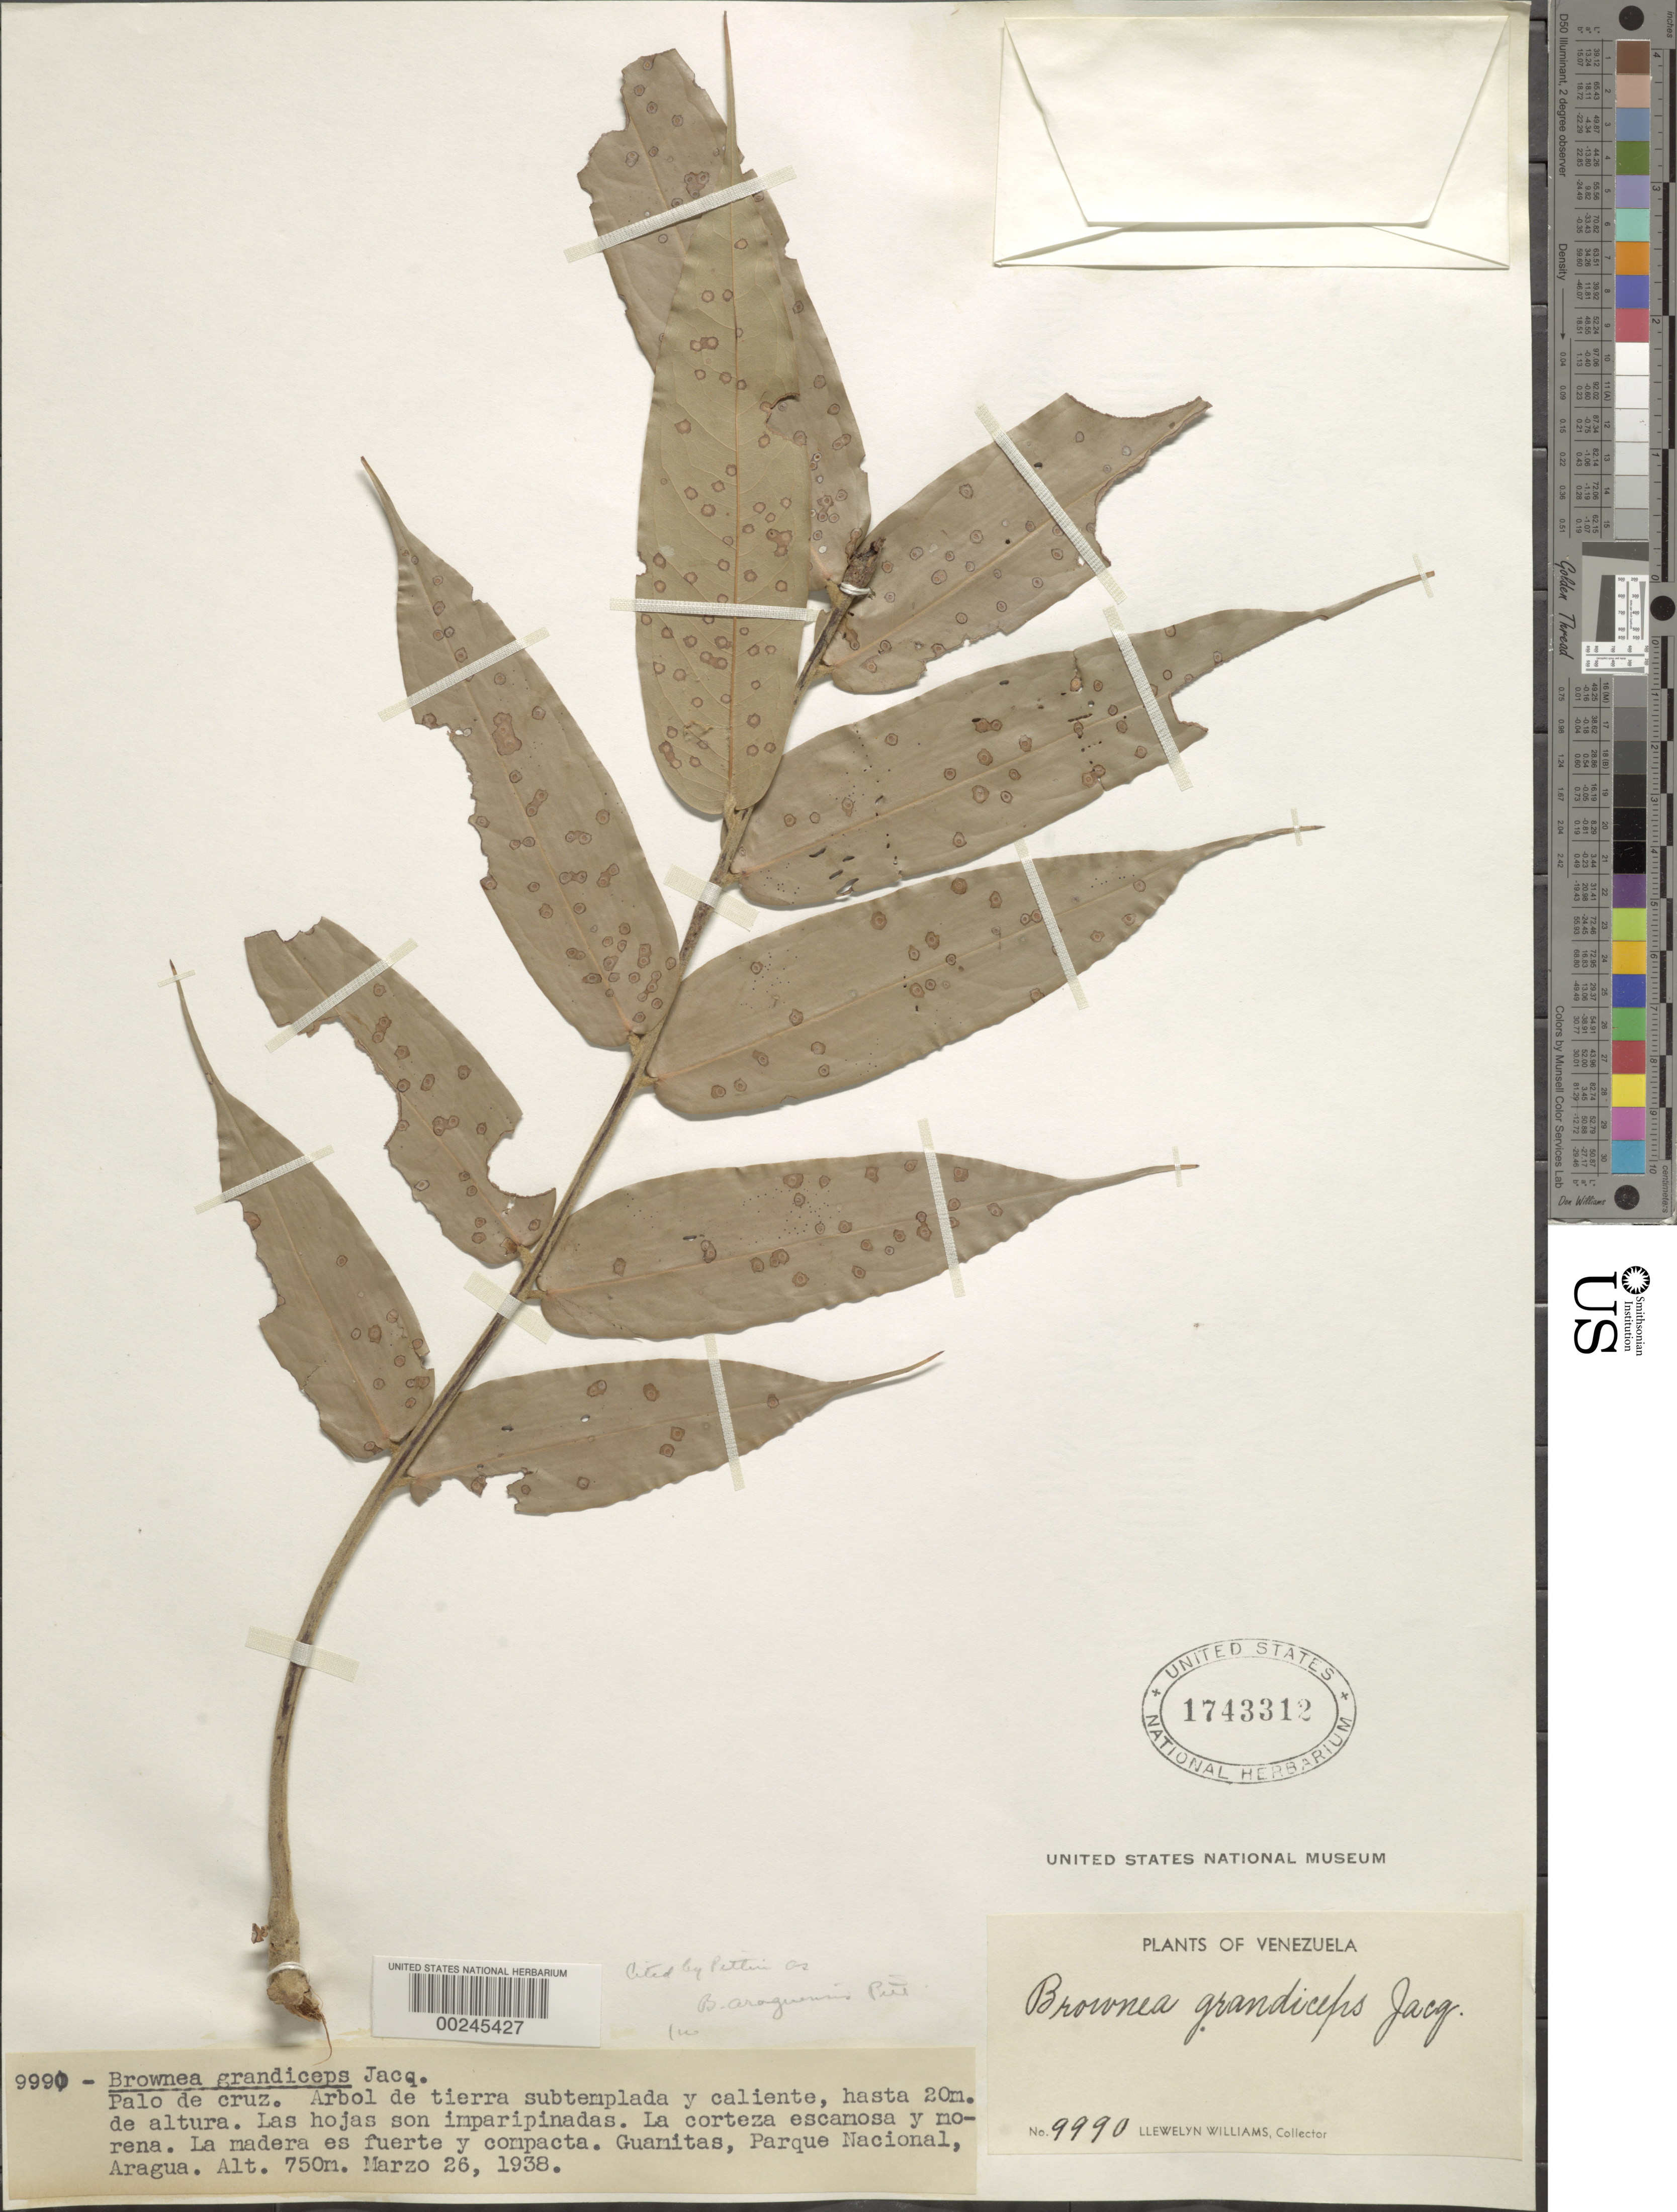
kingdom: Plantae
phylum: Tracheophyta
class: Magnoliopsida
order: Fabales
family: Fabaceae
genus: Brownea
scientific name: Brownea araguensis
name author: Pittier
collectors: Ll. Williams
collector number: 9990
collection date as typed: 26 Mar 1938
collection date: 1938-03-26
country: Venezuela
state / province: Aragua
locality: Guamitas, parque nacional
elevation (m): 750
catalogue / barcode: US 1743312